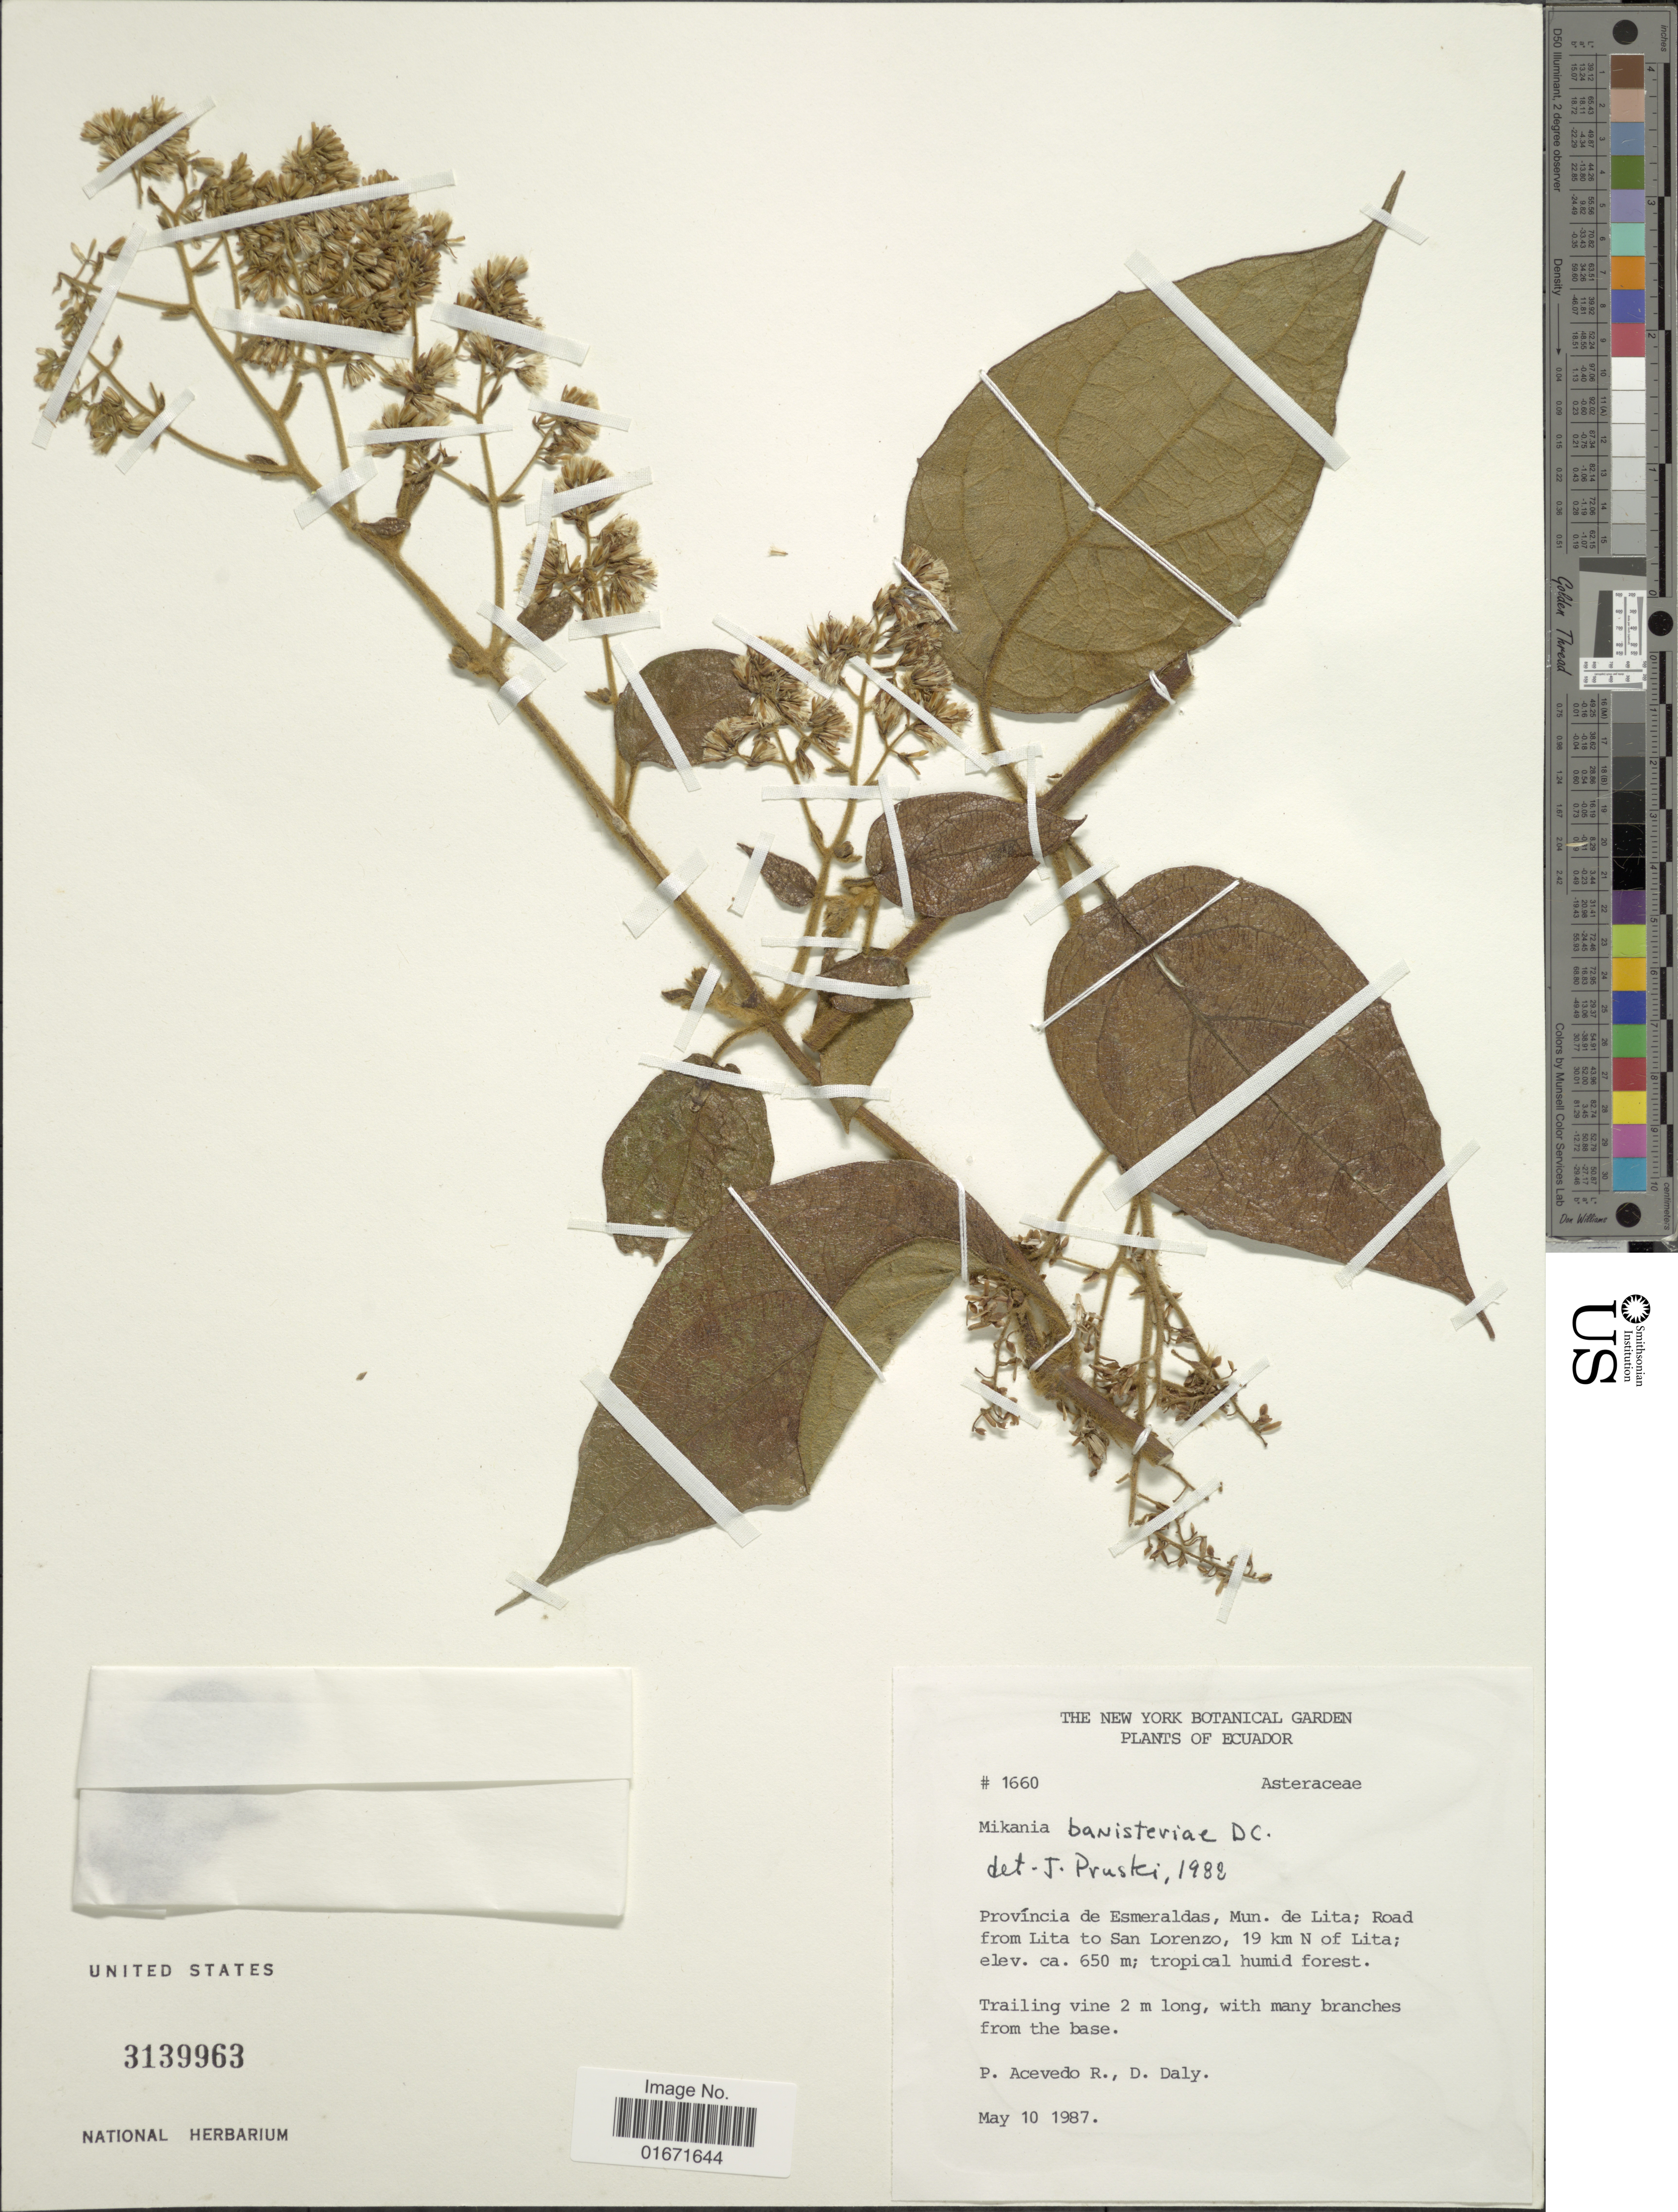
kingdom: Plantae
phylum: Tracheophyta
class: Magnoliopsida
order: Asterales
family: Asteraceae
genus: Mikania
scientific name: Mikania banisteriae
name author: DC.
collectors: P. Acevedo-Rodr. & D. C. Daly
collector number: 1660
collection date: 1987-05-10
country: Ecuador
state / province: Esmeraldas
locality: Província de Esmeraldas, Mun. de Lita; Road from Lita to San Lorenzo, 19 km N of Lita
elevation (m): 650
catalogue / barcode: US 3139963